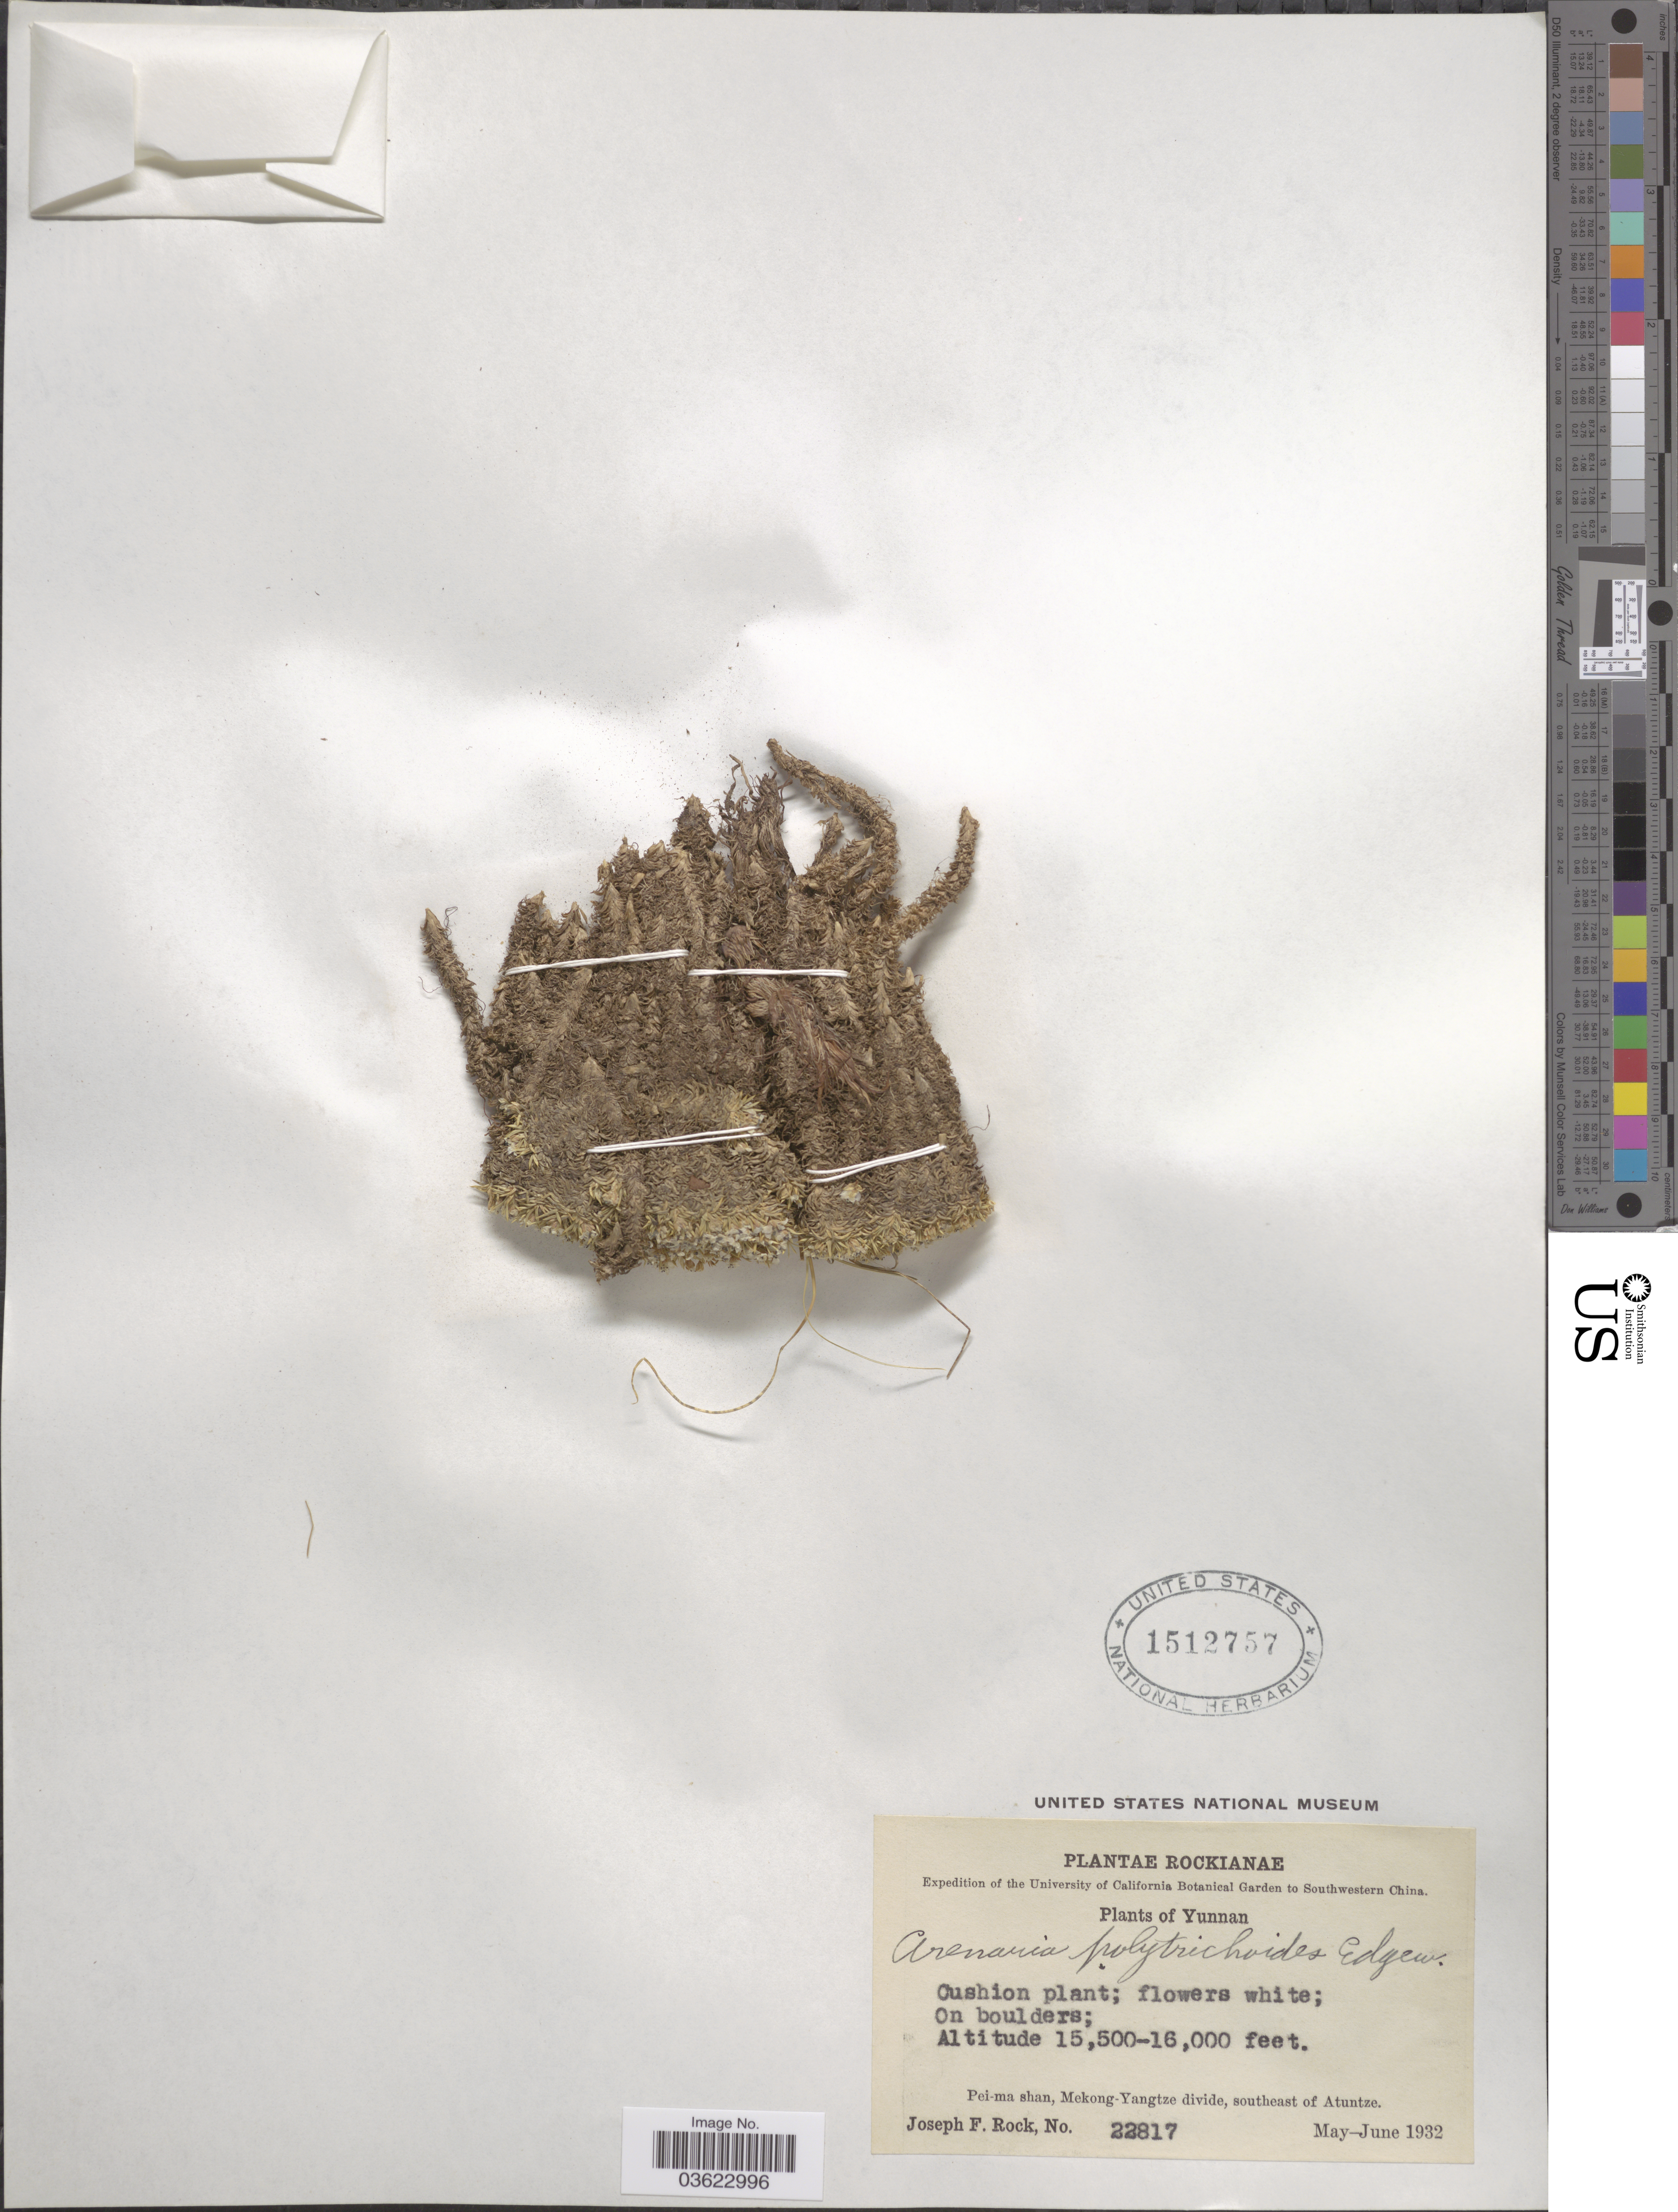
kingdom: Plantae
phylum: Tracheophyta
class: Magnoliopsida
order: Caryophyllales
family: Caryophyllaceae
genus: Arenaria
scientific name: Arenaria polytrichoides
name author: Edgew. & Hook. f.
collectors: J. F. Rock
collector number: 22817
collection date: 1932-05/1932-06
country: China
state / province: Yunnan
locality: Southwestern China. Pei-ma shan, Mekong-Yangtze divide, southeast of Atuntze.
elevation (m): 4724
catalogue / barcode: US 1512757